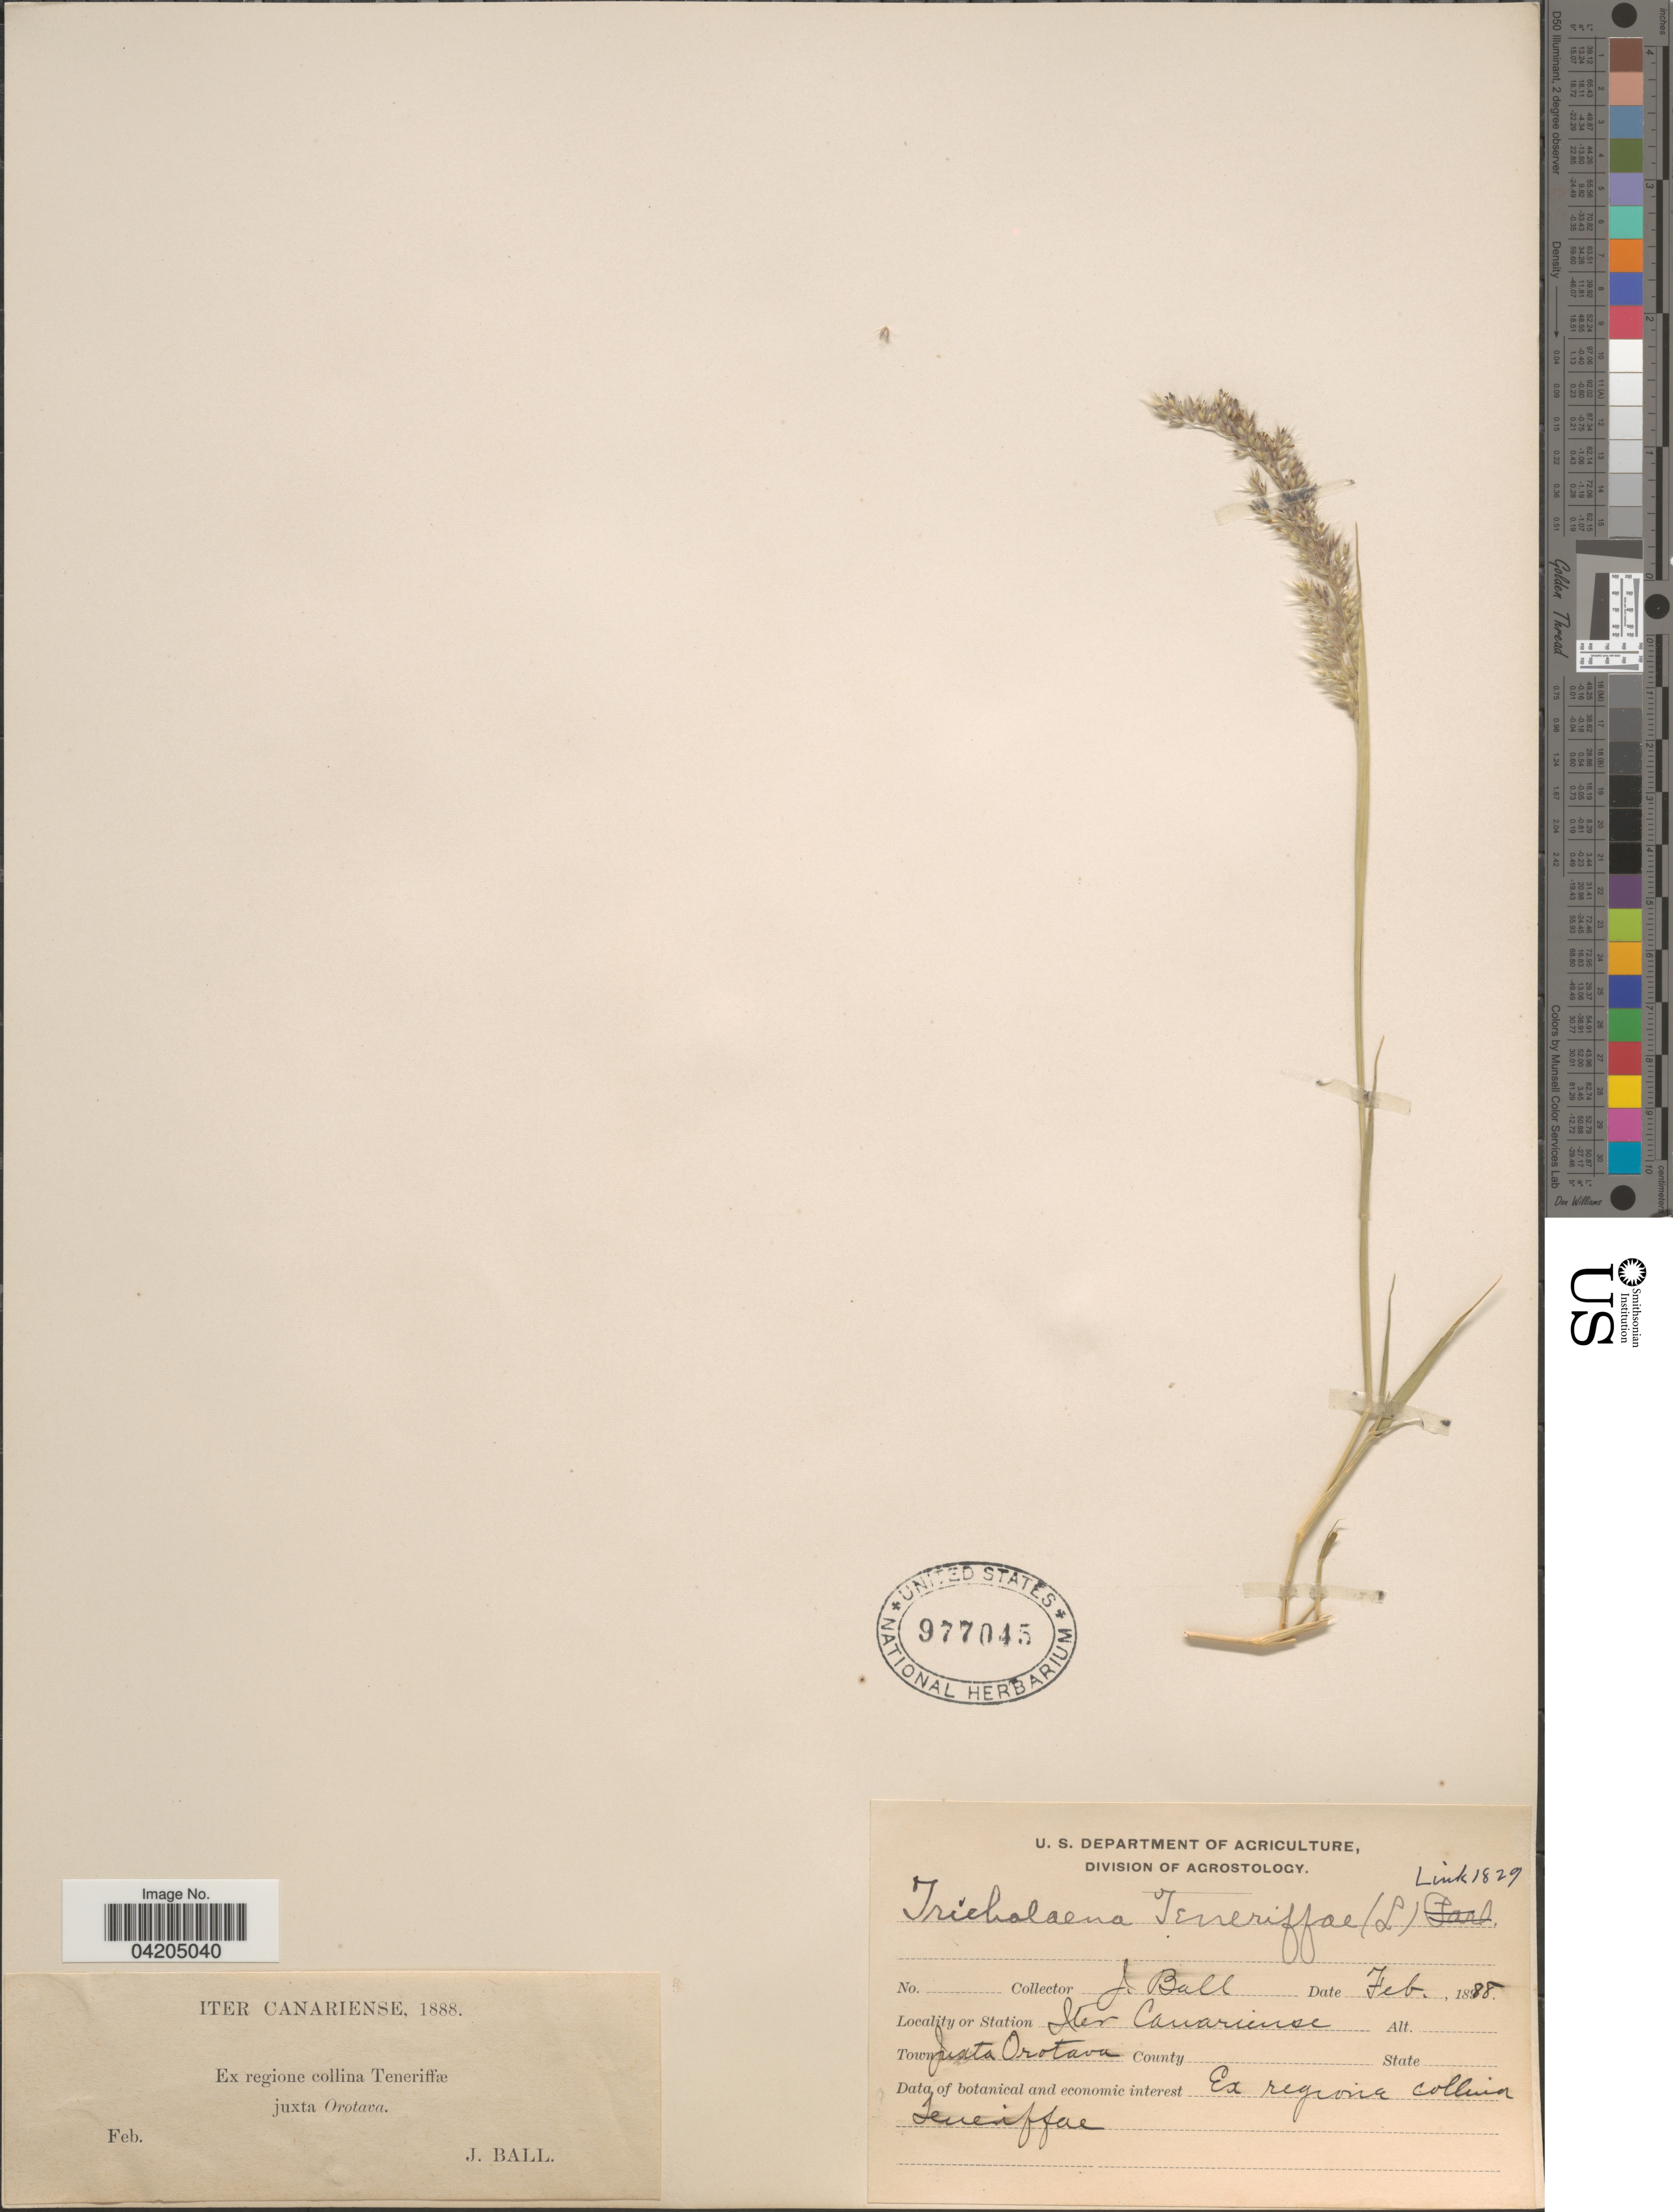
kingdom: Plantae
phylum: Tracheophyta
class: Liliopsida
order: Poales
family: Poaceae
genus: Tricholaena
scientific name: Tricholaena teneriffae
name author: (L.) Link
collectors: J. Ball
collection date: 1888-02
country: Spain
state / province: Canarias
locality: Iter Canariense, 1888. Ex regione collina Teneriffæ. Town Juxta Orotava.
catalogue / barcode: US 977045